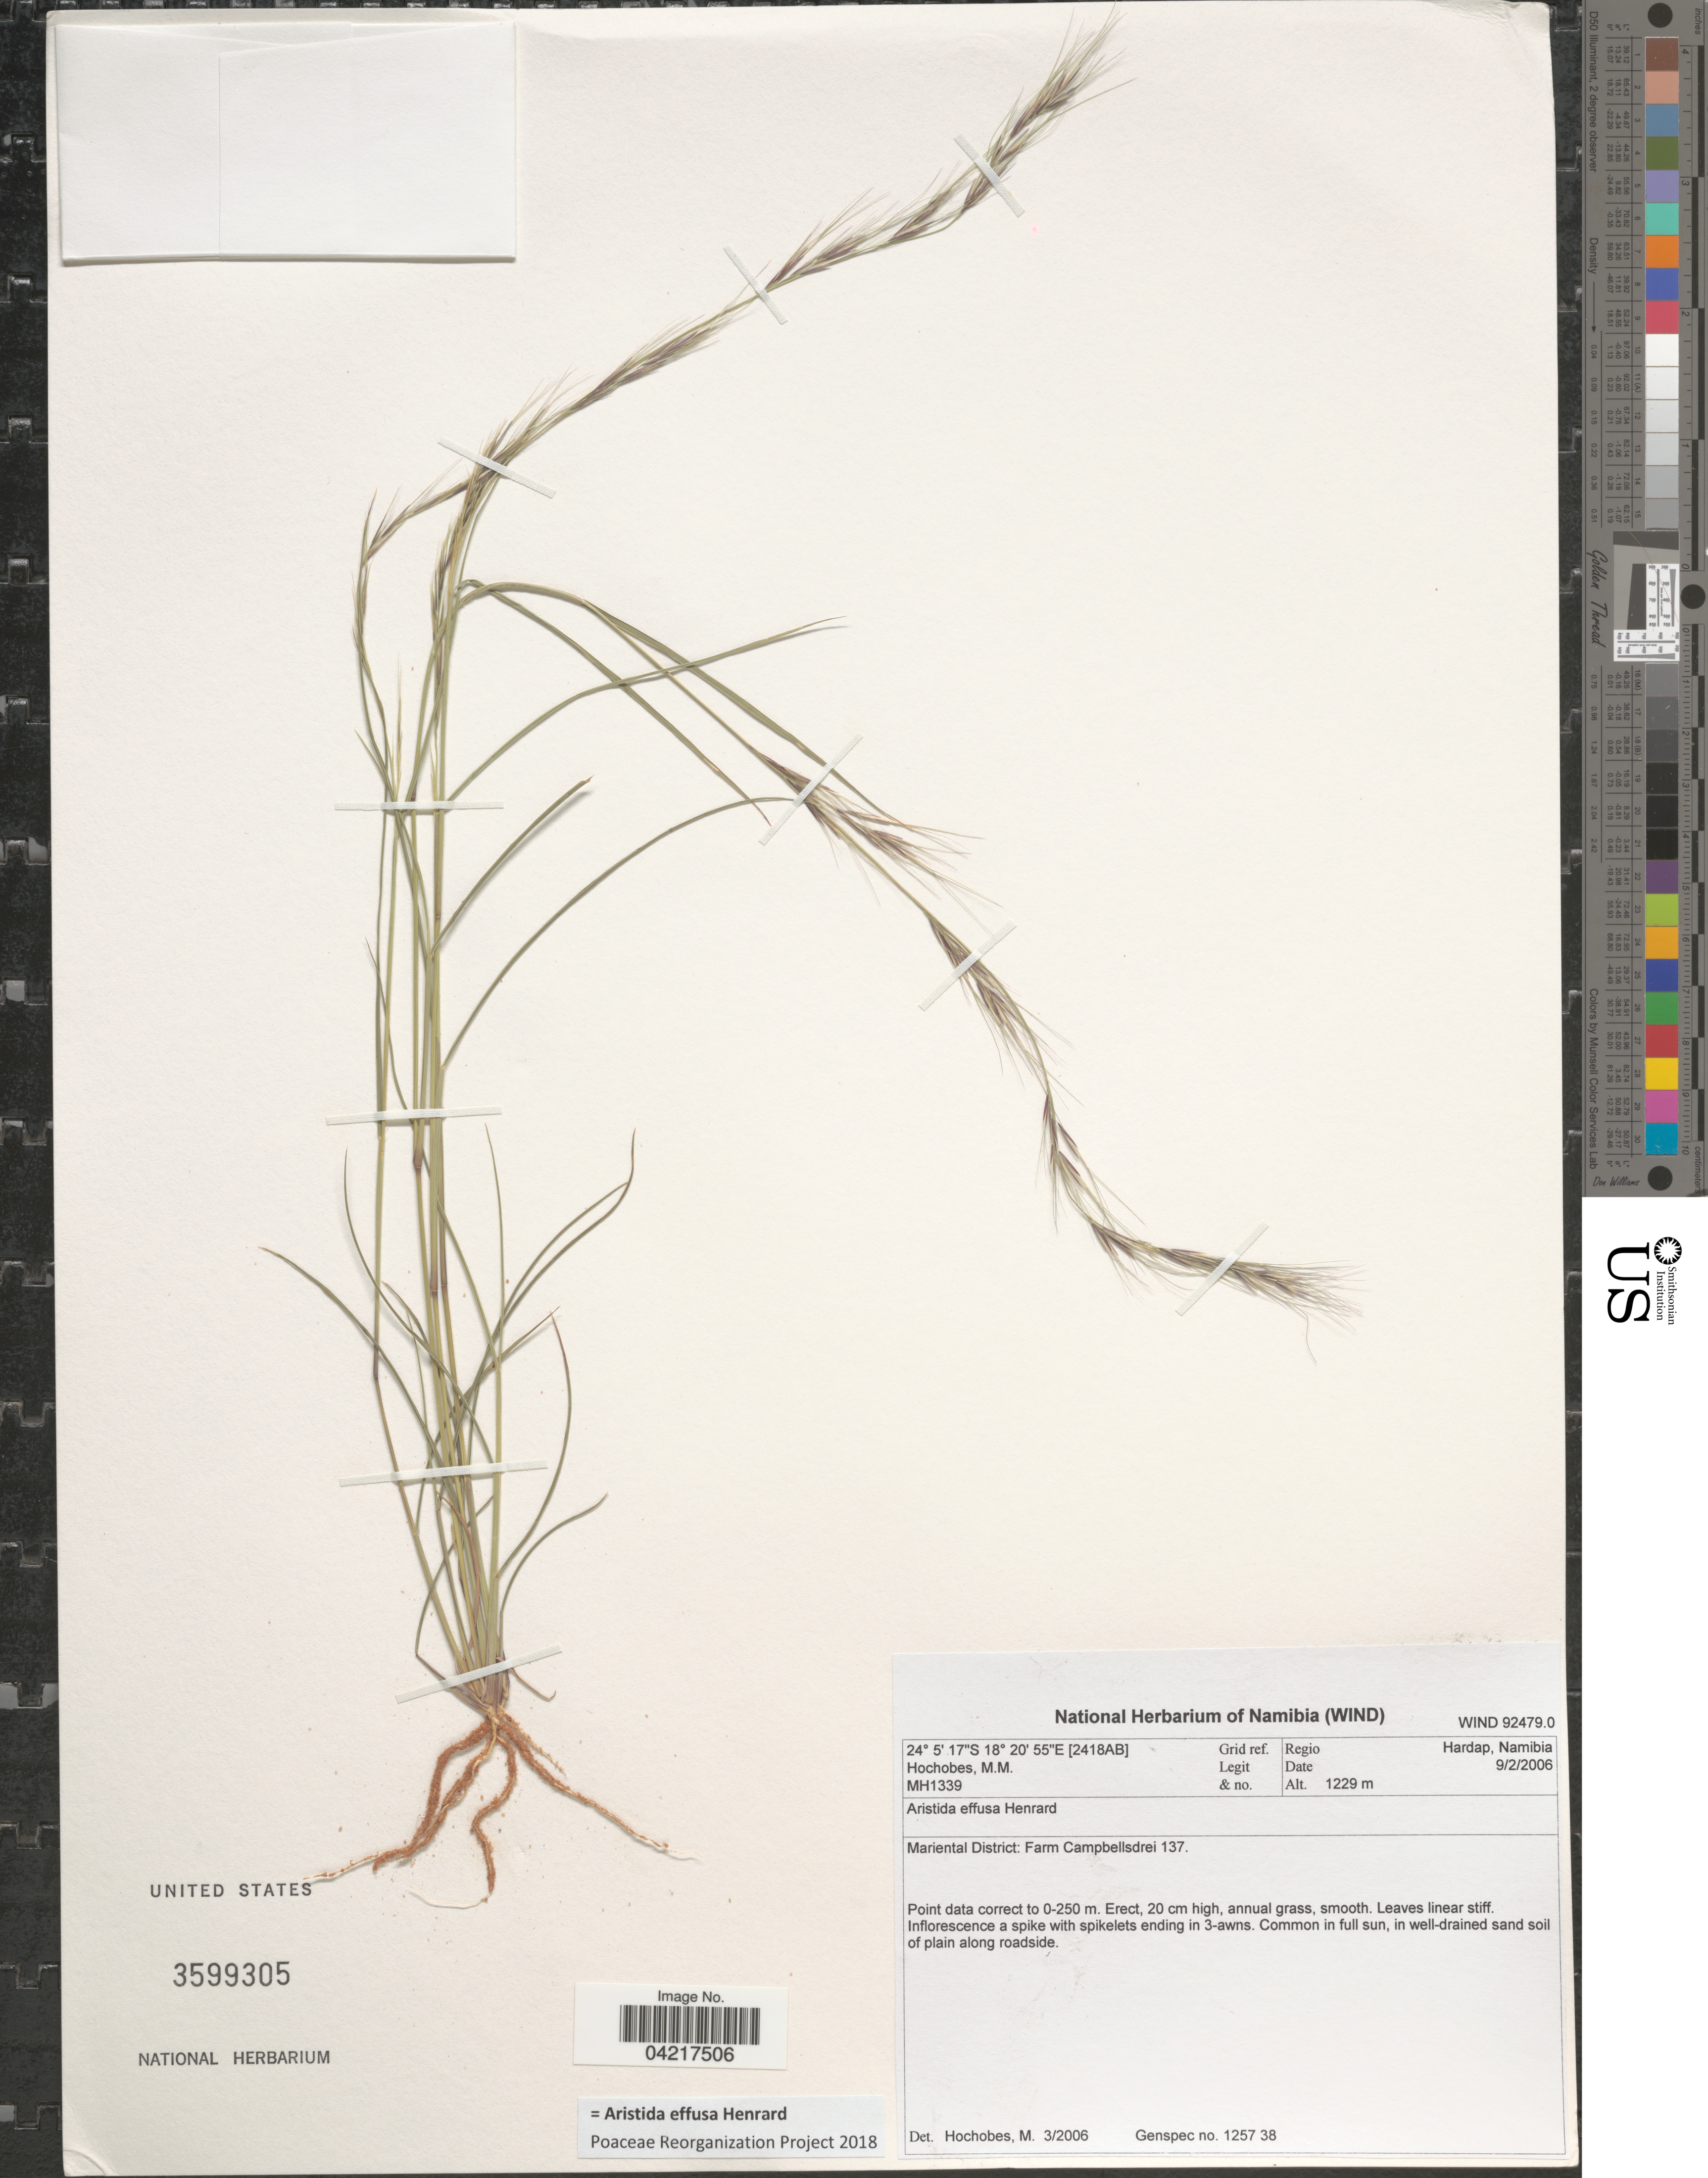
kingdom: Plantae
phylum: Tracheophyta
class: Liliopsida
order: Poales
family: Poaceae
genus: Aristida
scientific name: Aristida effusa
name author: Henr.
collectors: M. Hochobes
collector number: MH1339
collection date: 2006-02-09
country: Namibia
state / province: Hardap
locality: Regio Hardap. Mariental District: Farm Campbellsdrei 137. Common in full sun, in well-drained sand soil of plain along roadside.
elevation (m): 1229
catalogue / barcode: US 3599305